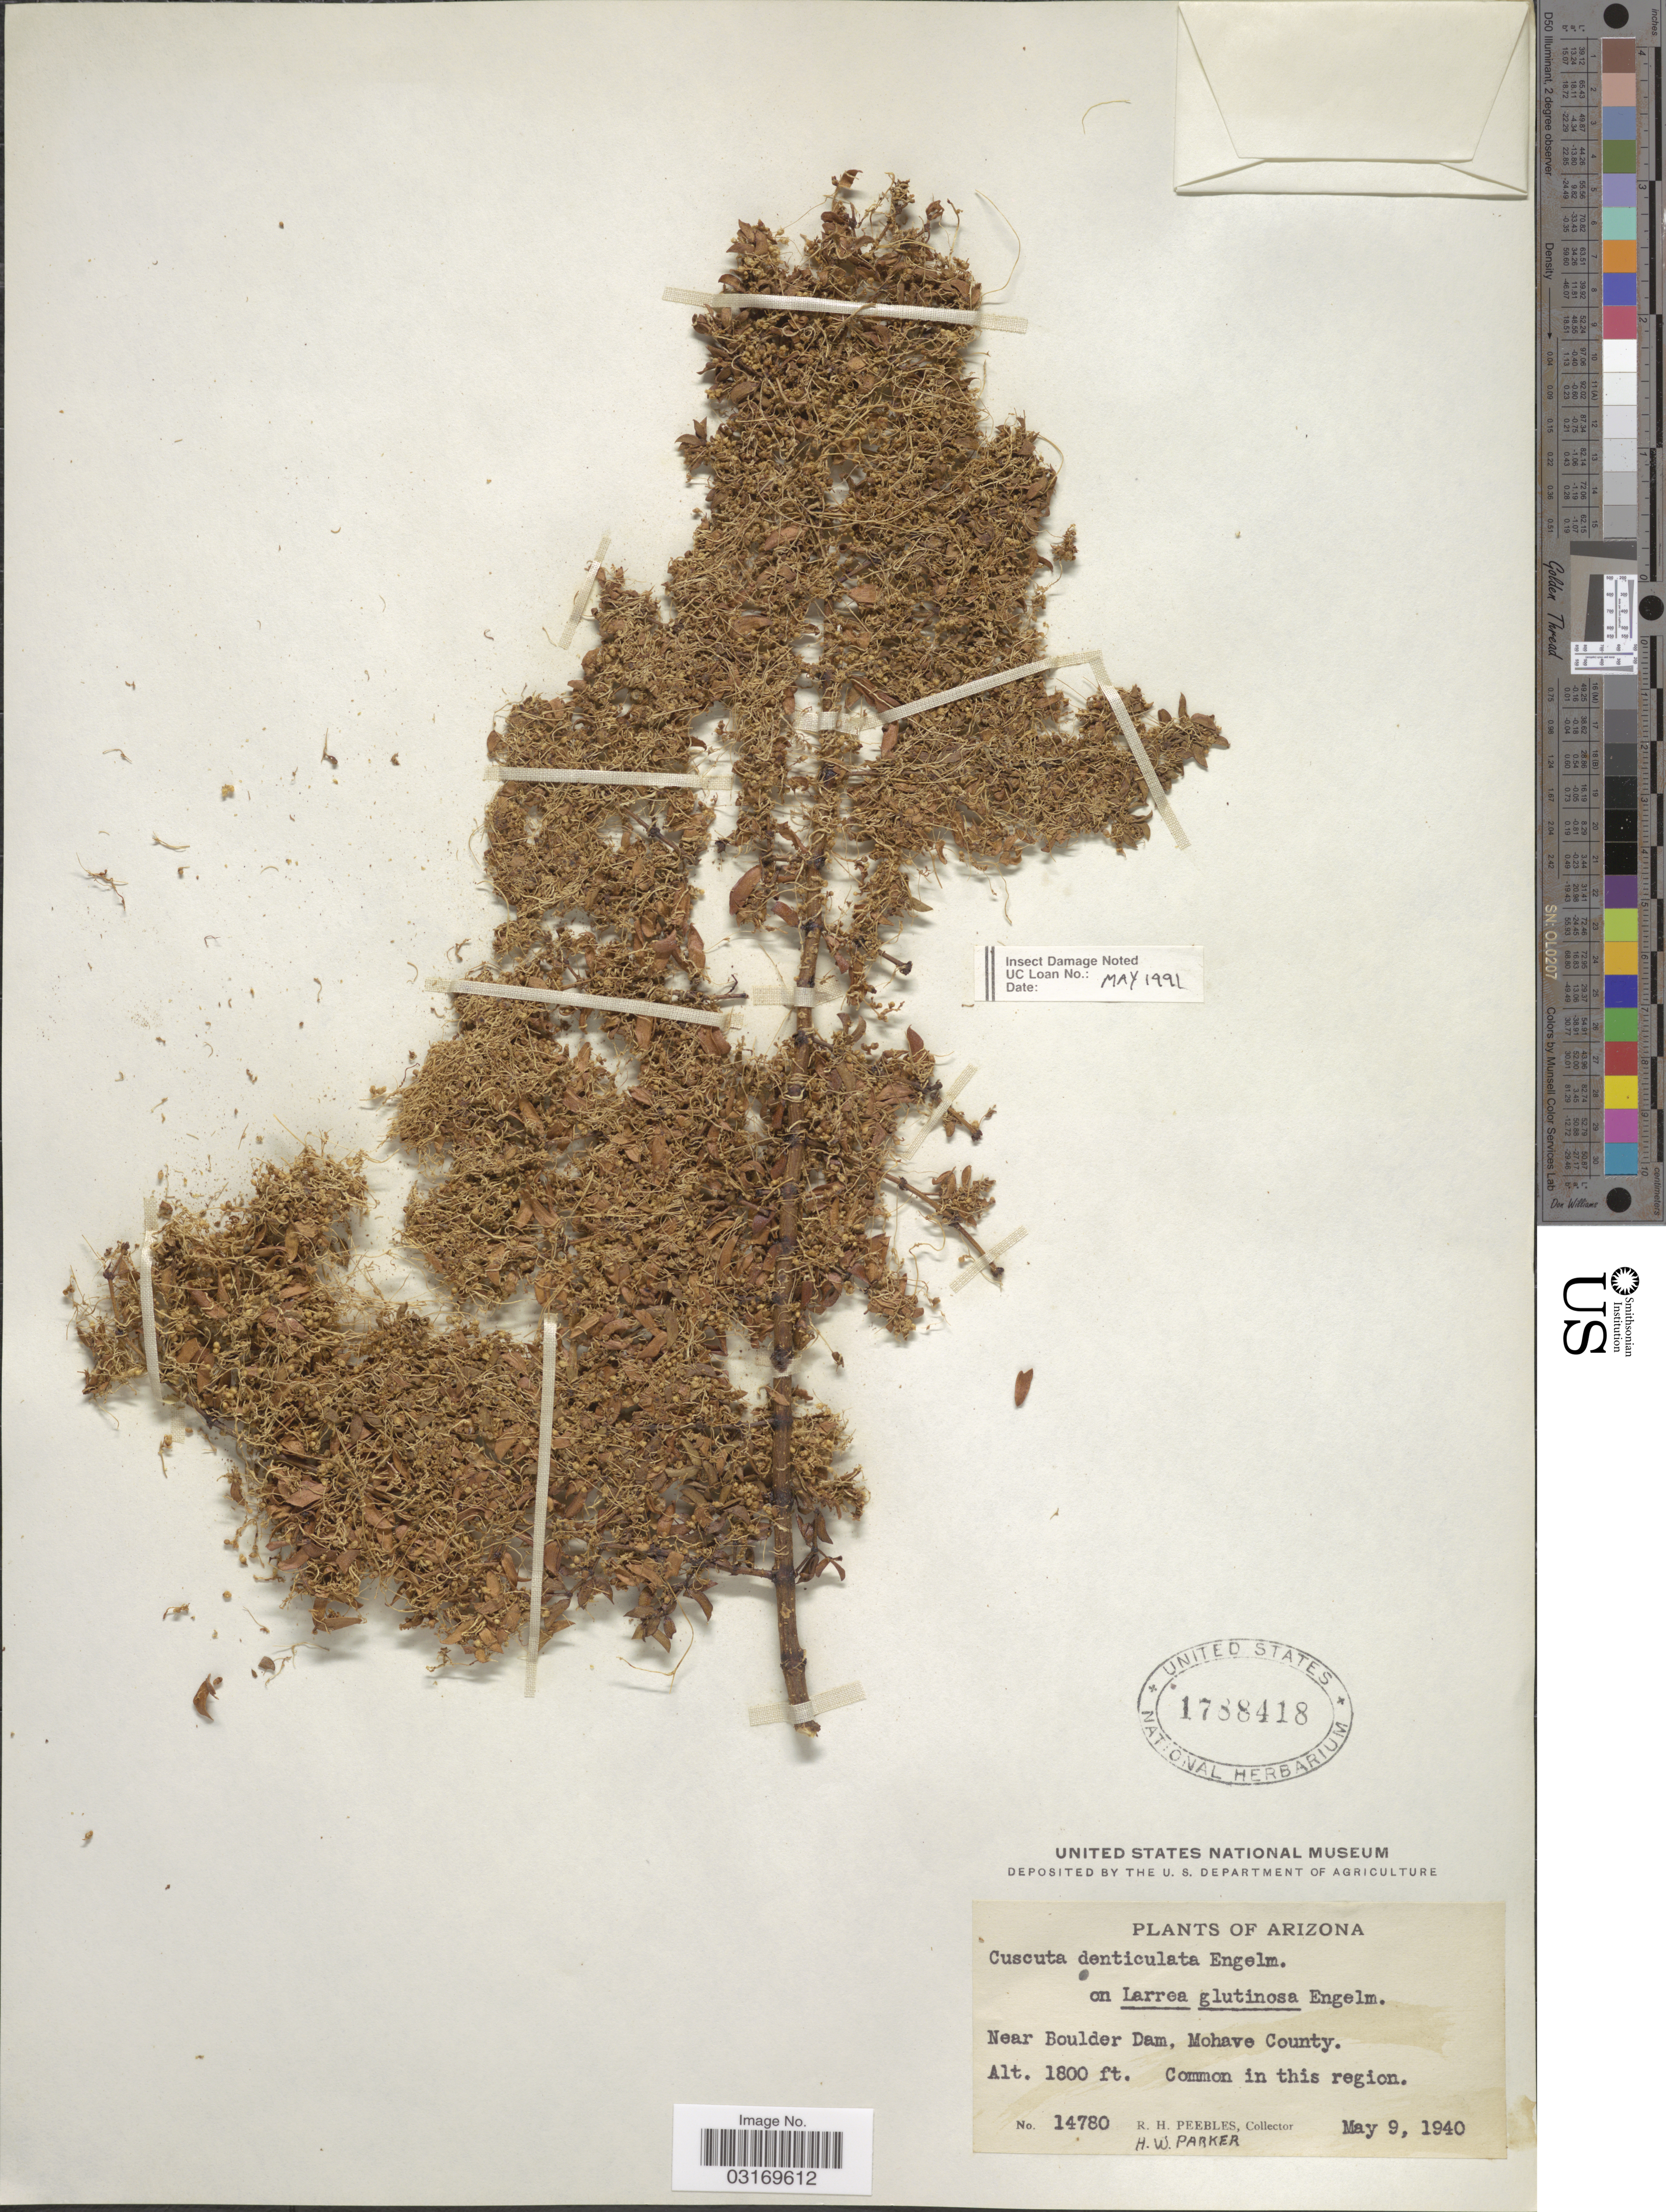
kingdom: Plantae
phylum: Tracheophyta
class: Magnoliopsida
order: Solanales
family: Convolvulaceae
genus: Cuscuta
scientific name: Cuscuta denticulata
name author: Engelm.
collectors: R. H. Peebles & H. W. Parker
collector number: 14780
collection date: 1940-05-09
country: United States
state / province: Arizona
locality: Near Boulder Dam, Mohave County.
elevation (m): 549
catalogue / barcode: US 1788418